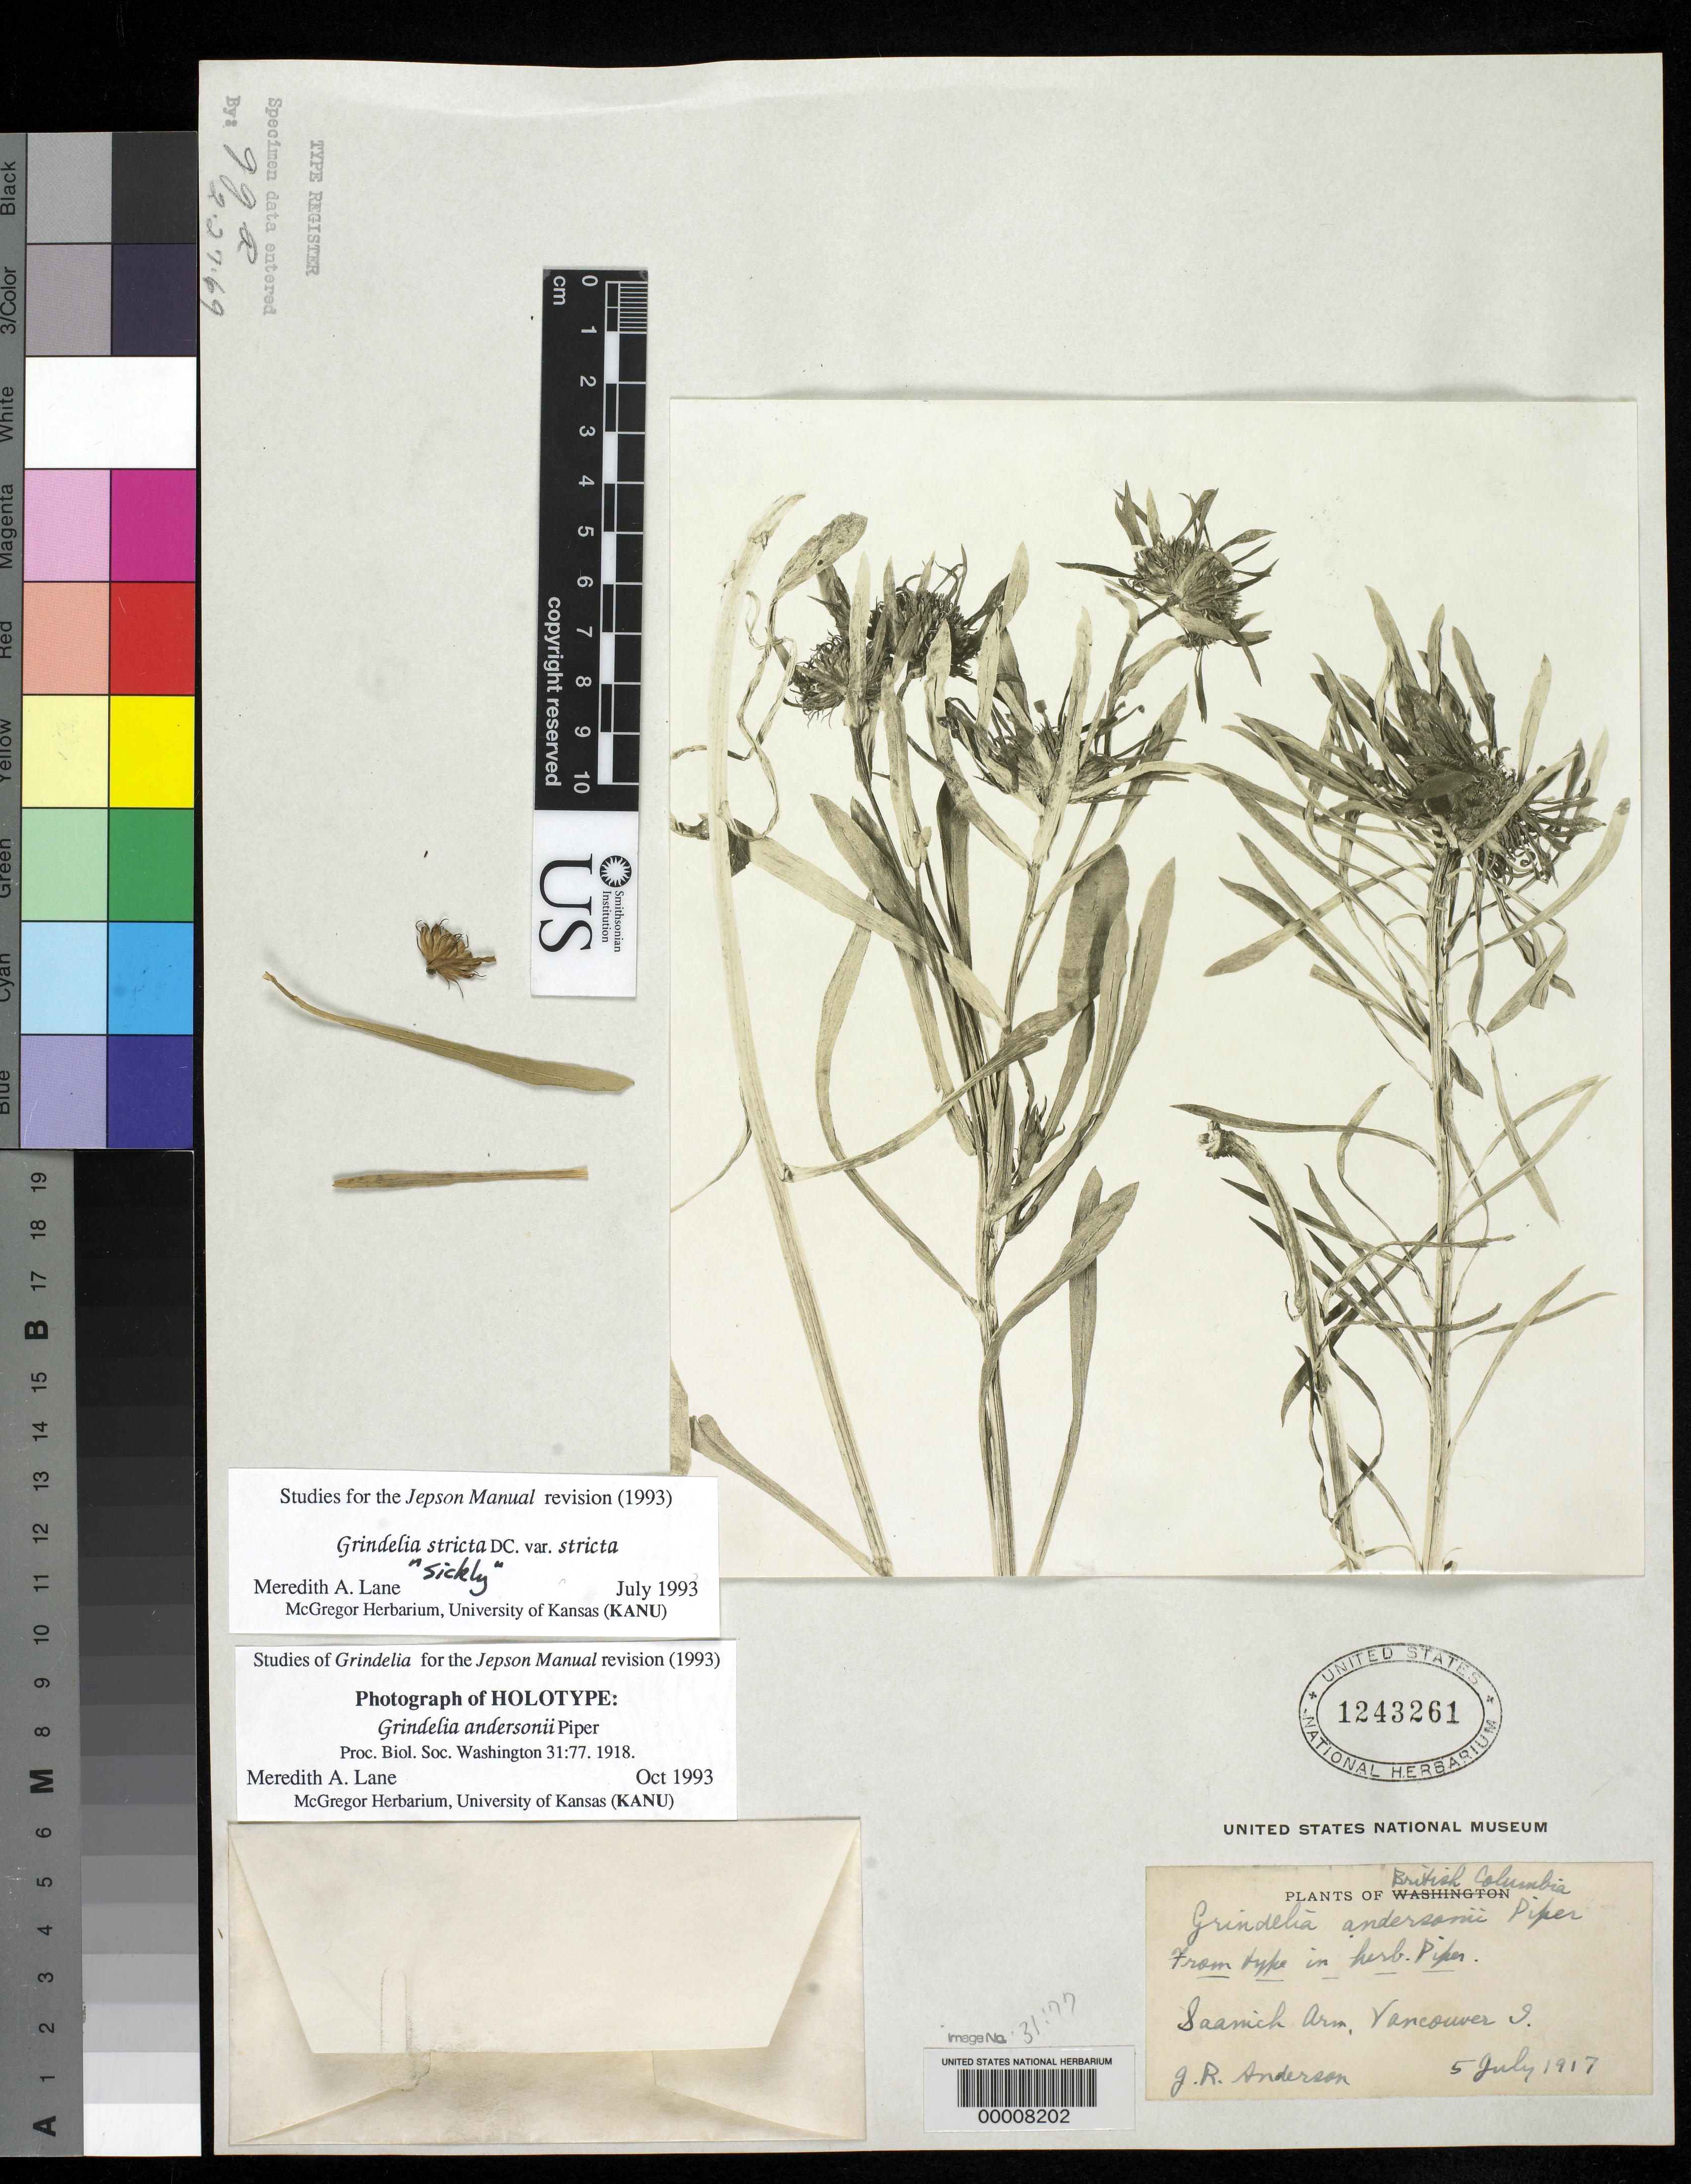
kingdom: Plantae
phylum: Tracheophyta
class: Magnoliopsida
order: Asterales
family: Asteraceae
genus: Grindelia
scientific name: Grindelia andersonii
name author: Piper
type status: Type Fragment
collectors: J. R. Anderson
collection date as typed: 05 Jul 1917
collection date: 1917-07-05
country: Canada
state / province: British Columbia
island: Vancouver Island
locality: Saanich Arm.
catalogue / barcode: US 1243261